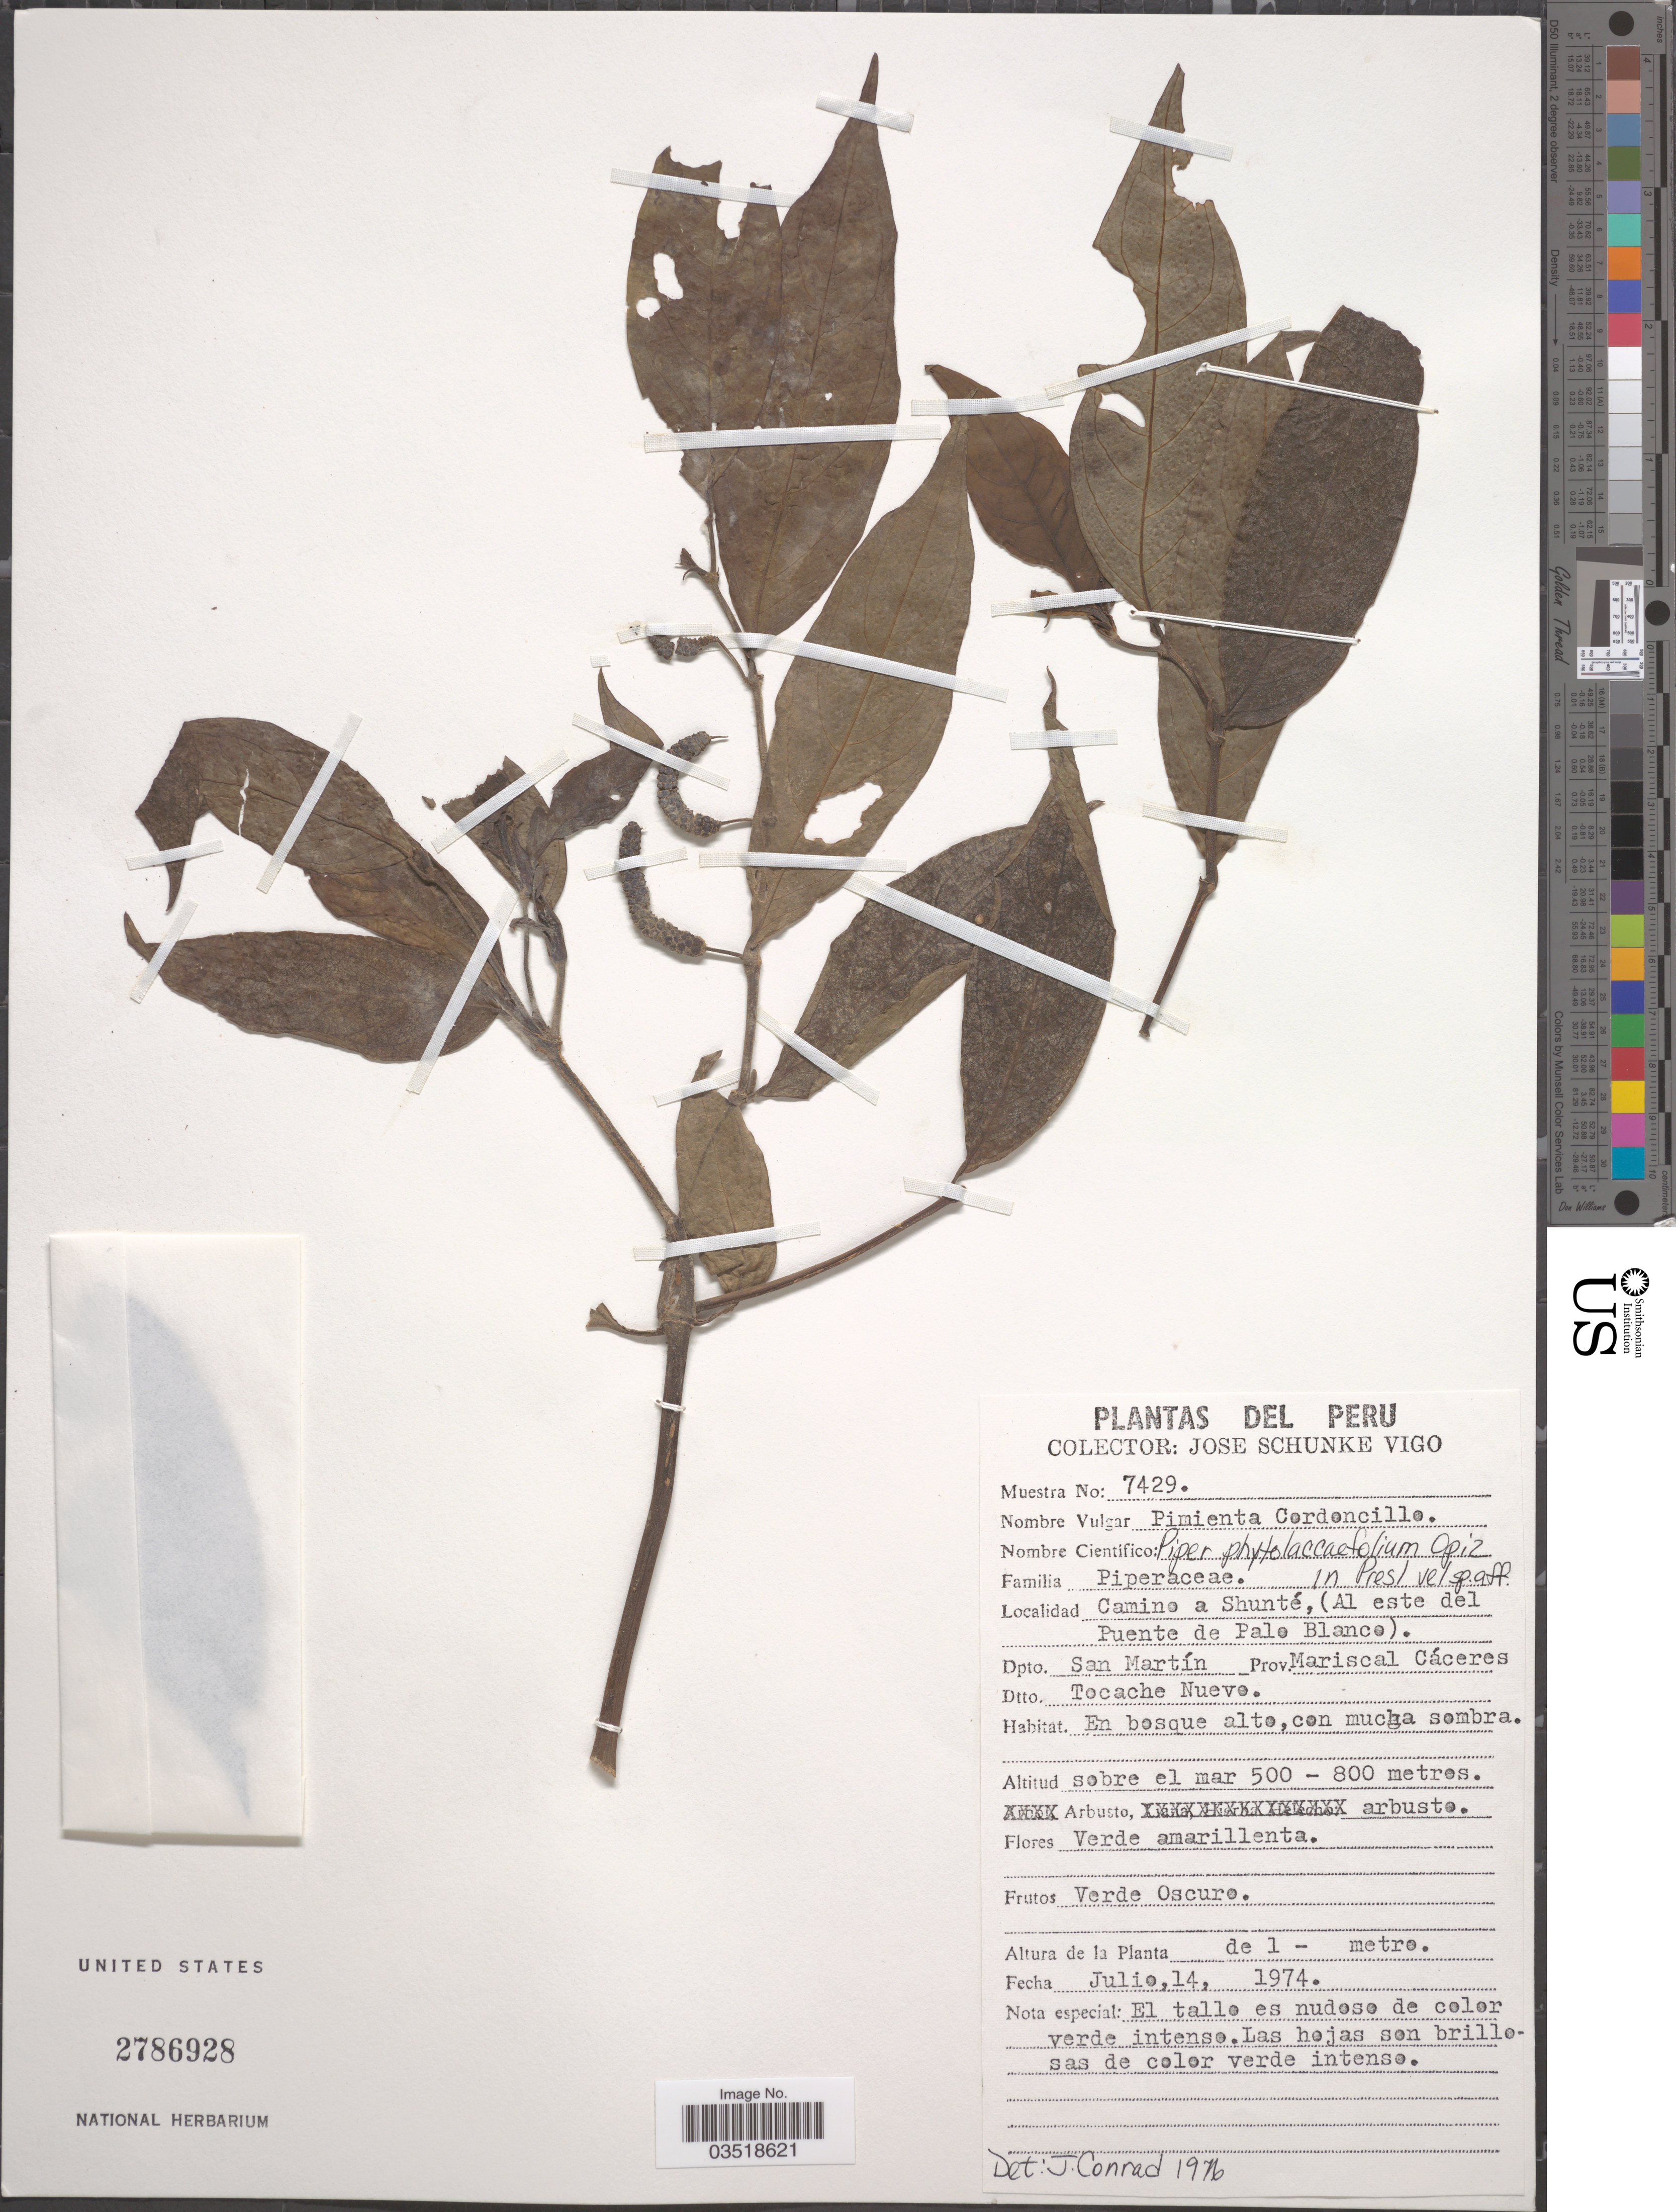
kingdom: Plantae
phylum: Tracheophyta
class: Magnoliopsida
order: Piperales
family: Piperaceae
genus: Piper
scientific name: Piper phytolaccifolium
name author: Opiz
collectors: J. Schunke Vigo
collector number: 7429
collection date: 1974-07-14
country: Peru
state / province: San Martín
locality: Camino a Shunté, (Al este del Puente de Palo Blanco). Dpto. San Martín. Prov. Mariscal Cáceres. Dtto. Tocache Nuevo.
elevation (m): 500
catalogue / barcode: US 2786928